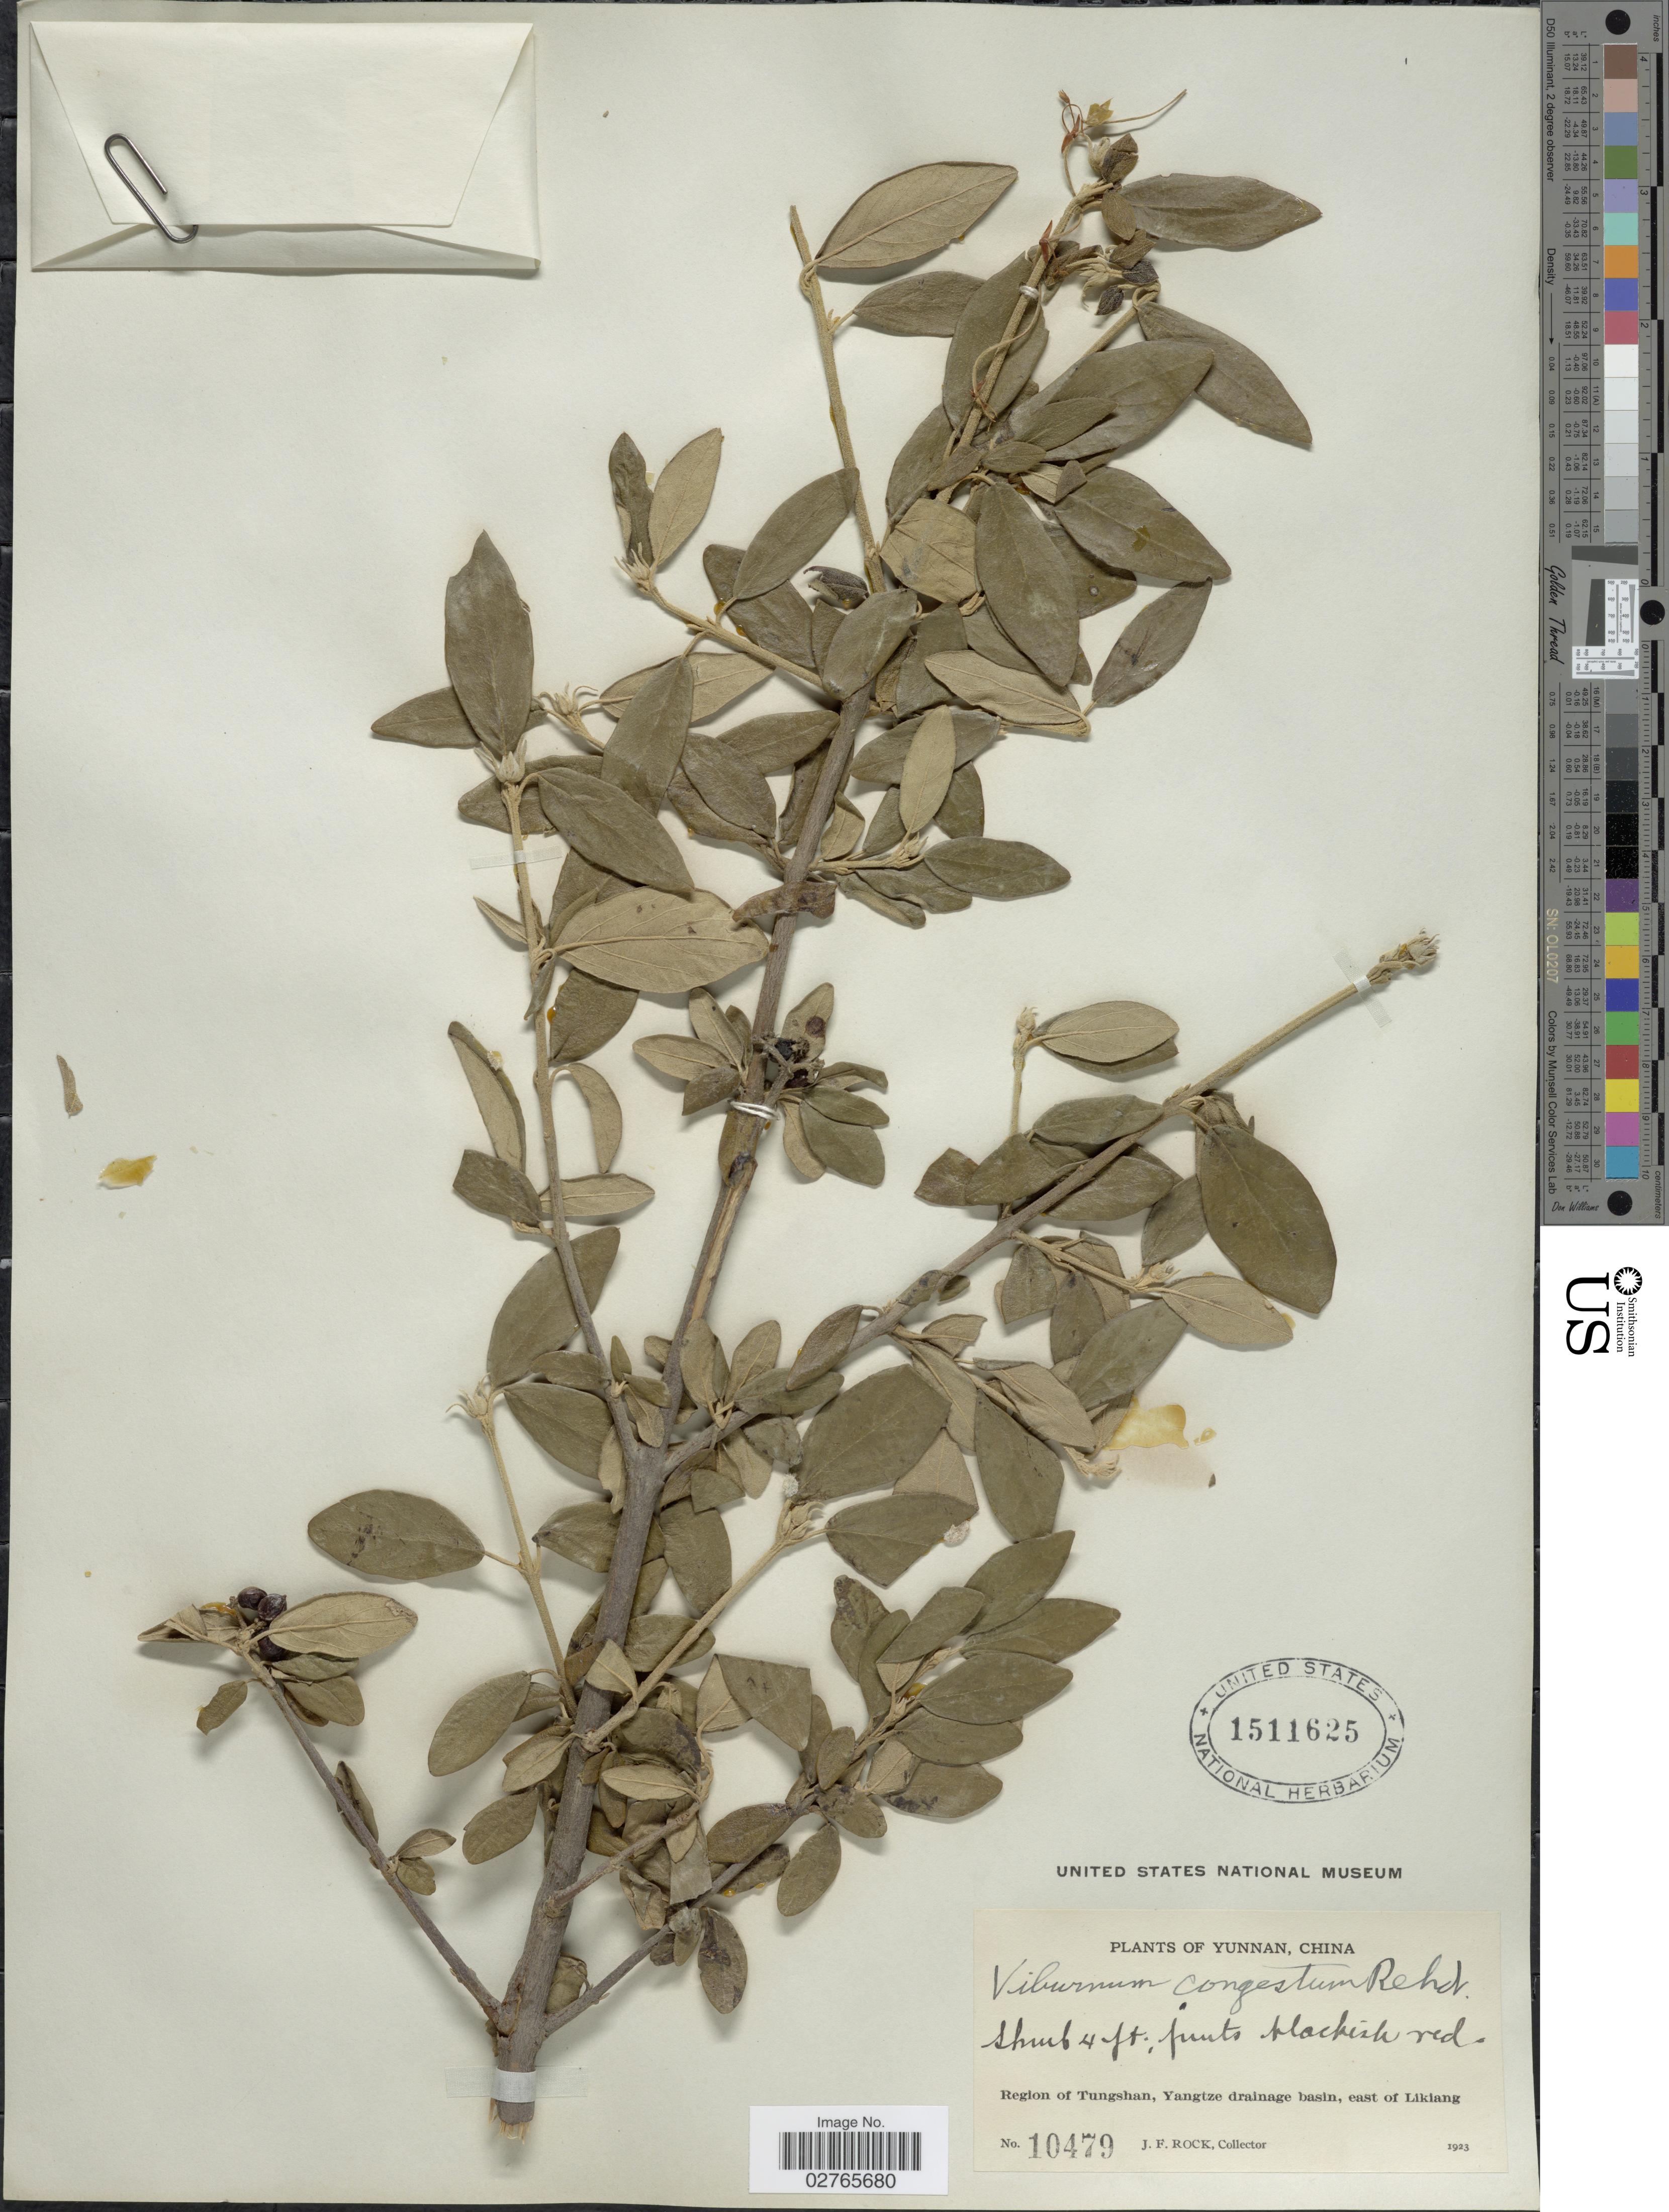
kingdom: Plantae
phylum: Tracheophyta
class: Magnoliopsida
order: Dipsacales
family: Viburnaceae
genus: Viburnum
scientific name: Viburnum congestum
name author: Rehder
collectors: J. Rock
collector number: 10479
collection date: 1923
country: China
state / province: Yunnan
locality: Region of Tungshan, Yangtze drainage basin, east of Likiang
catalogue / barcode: US 1511625